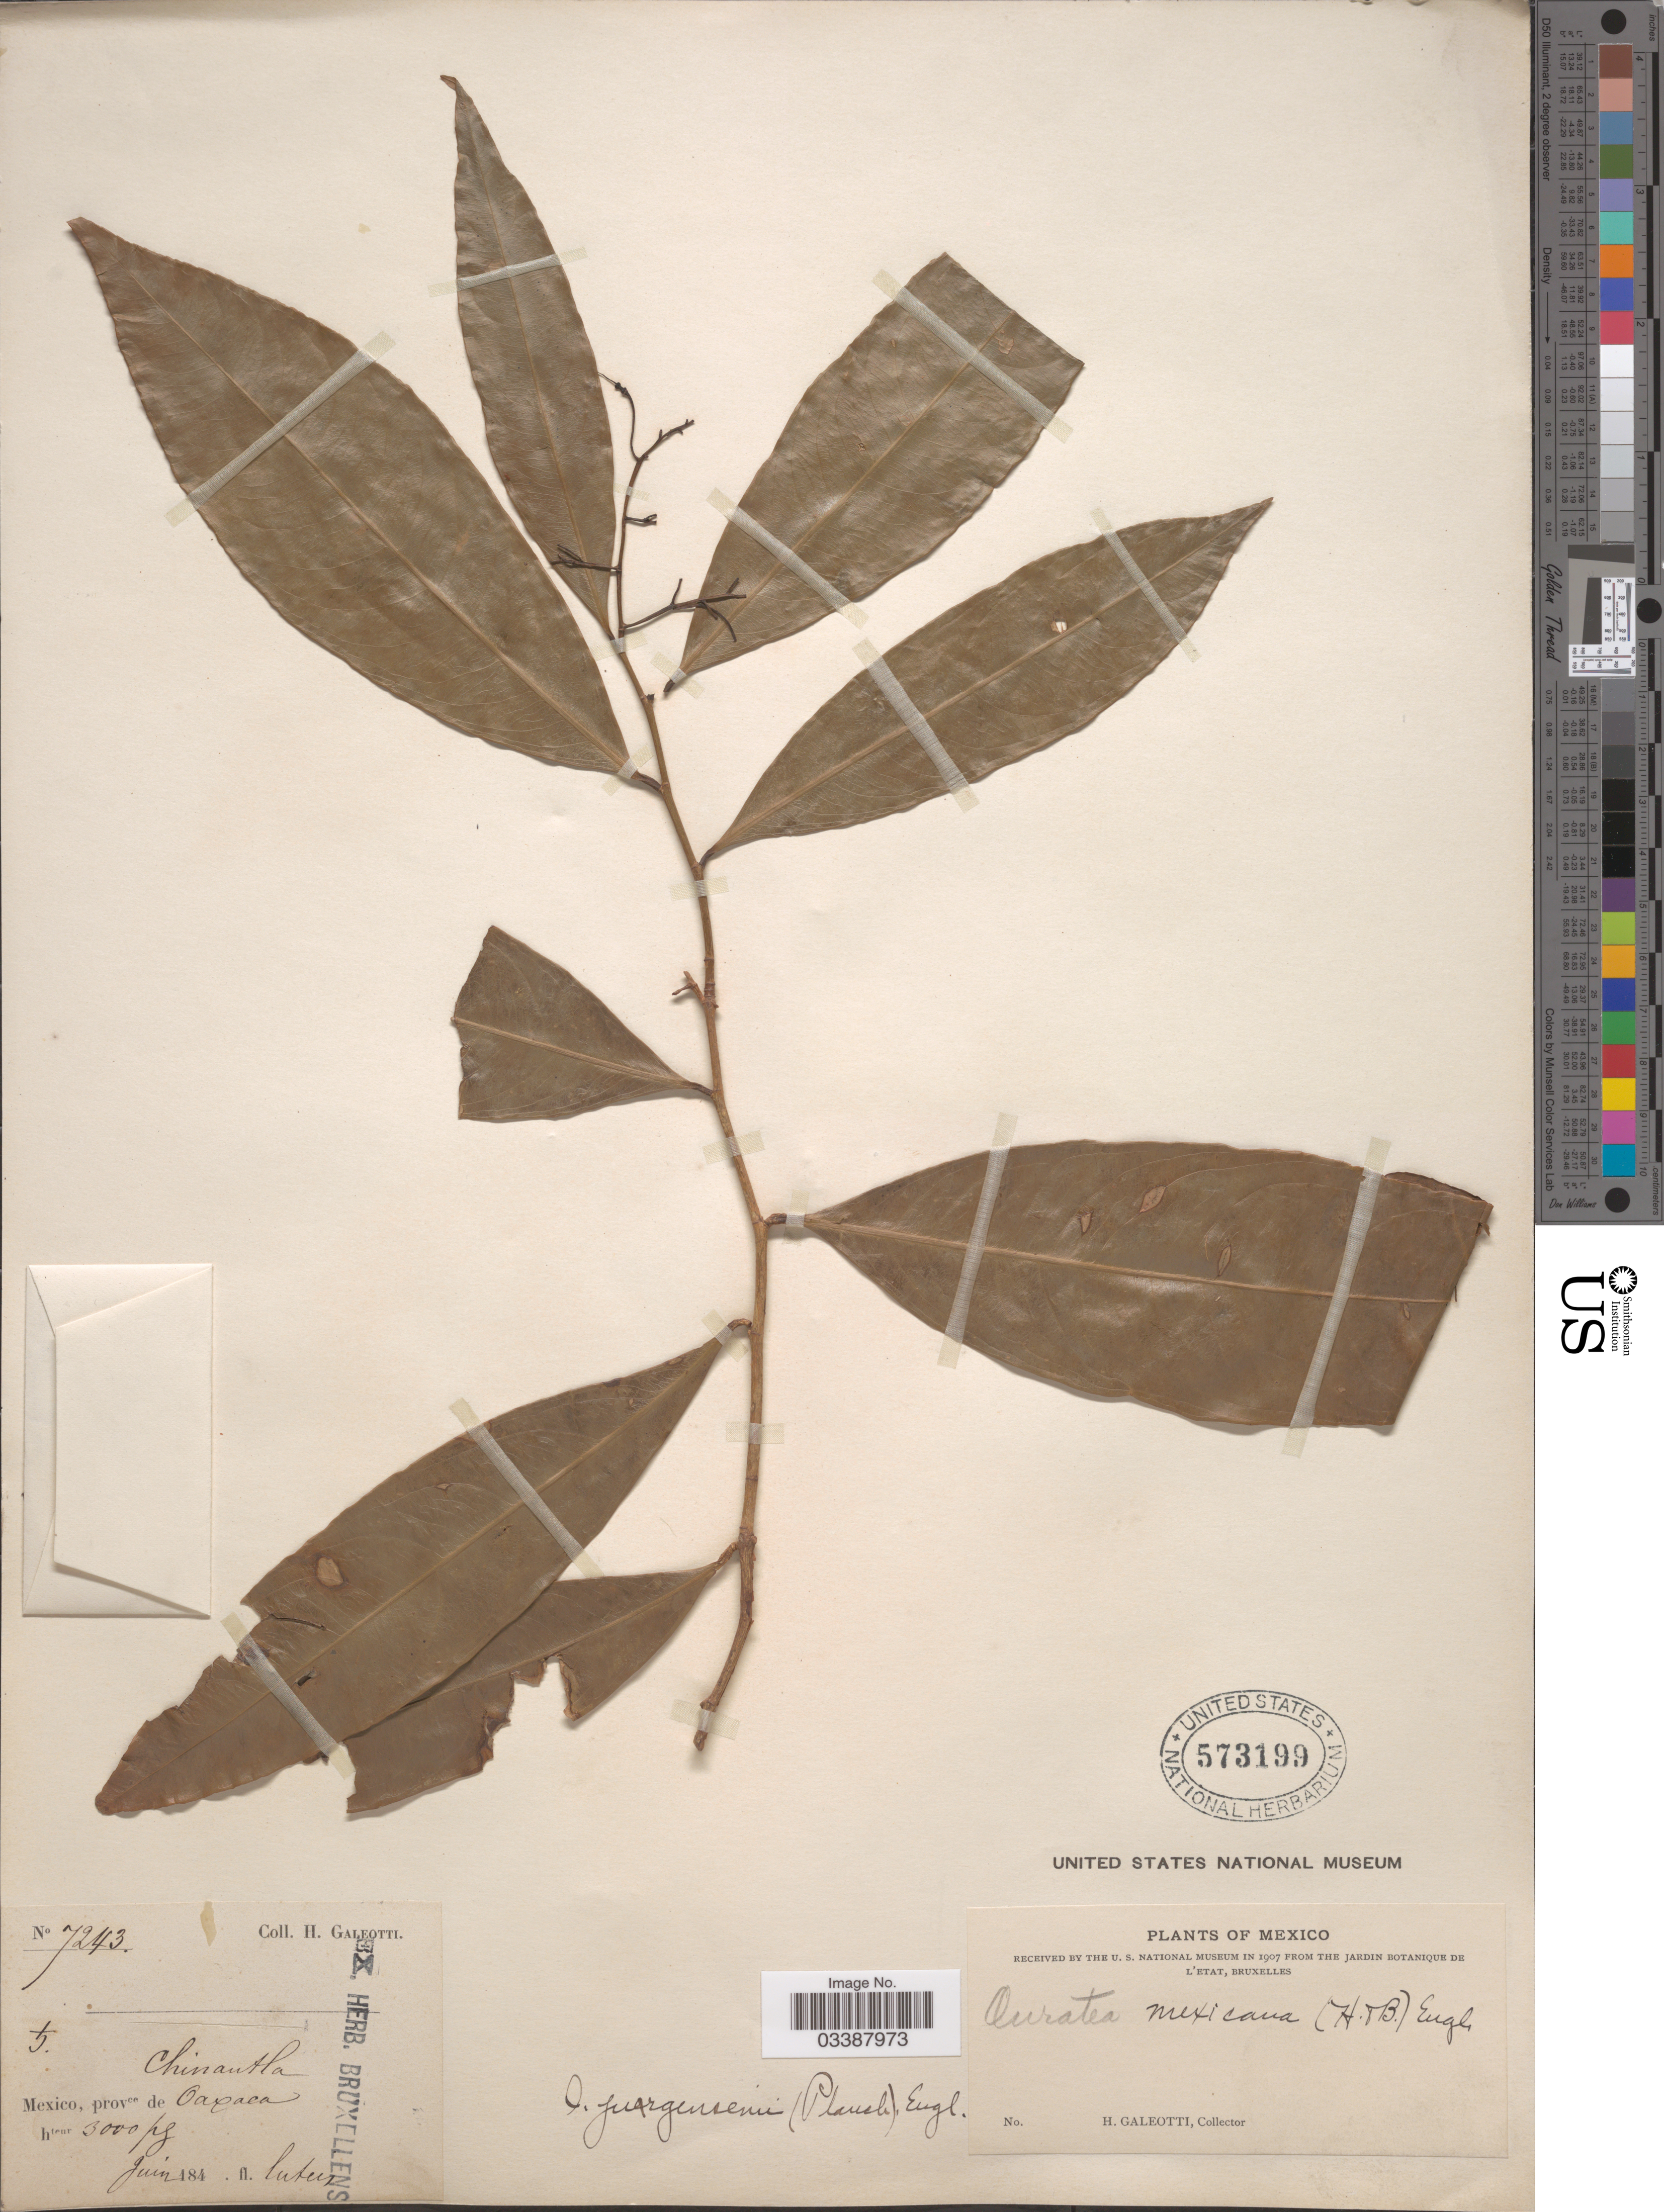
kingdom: Plantae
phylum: Tracheophyta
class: Magnoliopsida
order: Malpighiales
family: Ochnaceae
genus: Ouratea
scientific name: Ouratea lucens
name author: (Kunth) Engl.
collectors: H. G. Galeotti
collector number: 7243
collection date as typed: Juin 184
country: Mexico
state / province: Oaxaca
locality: Chinantla.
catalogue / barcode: US 573199